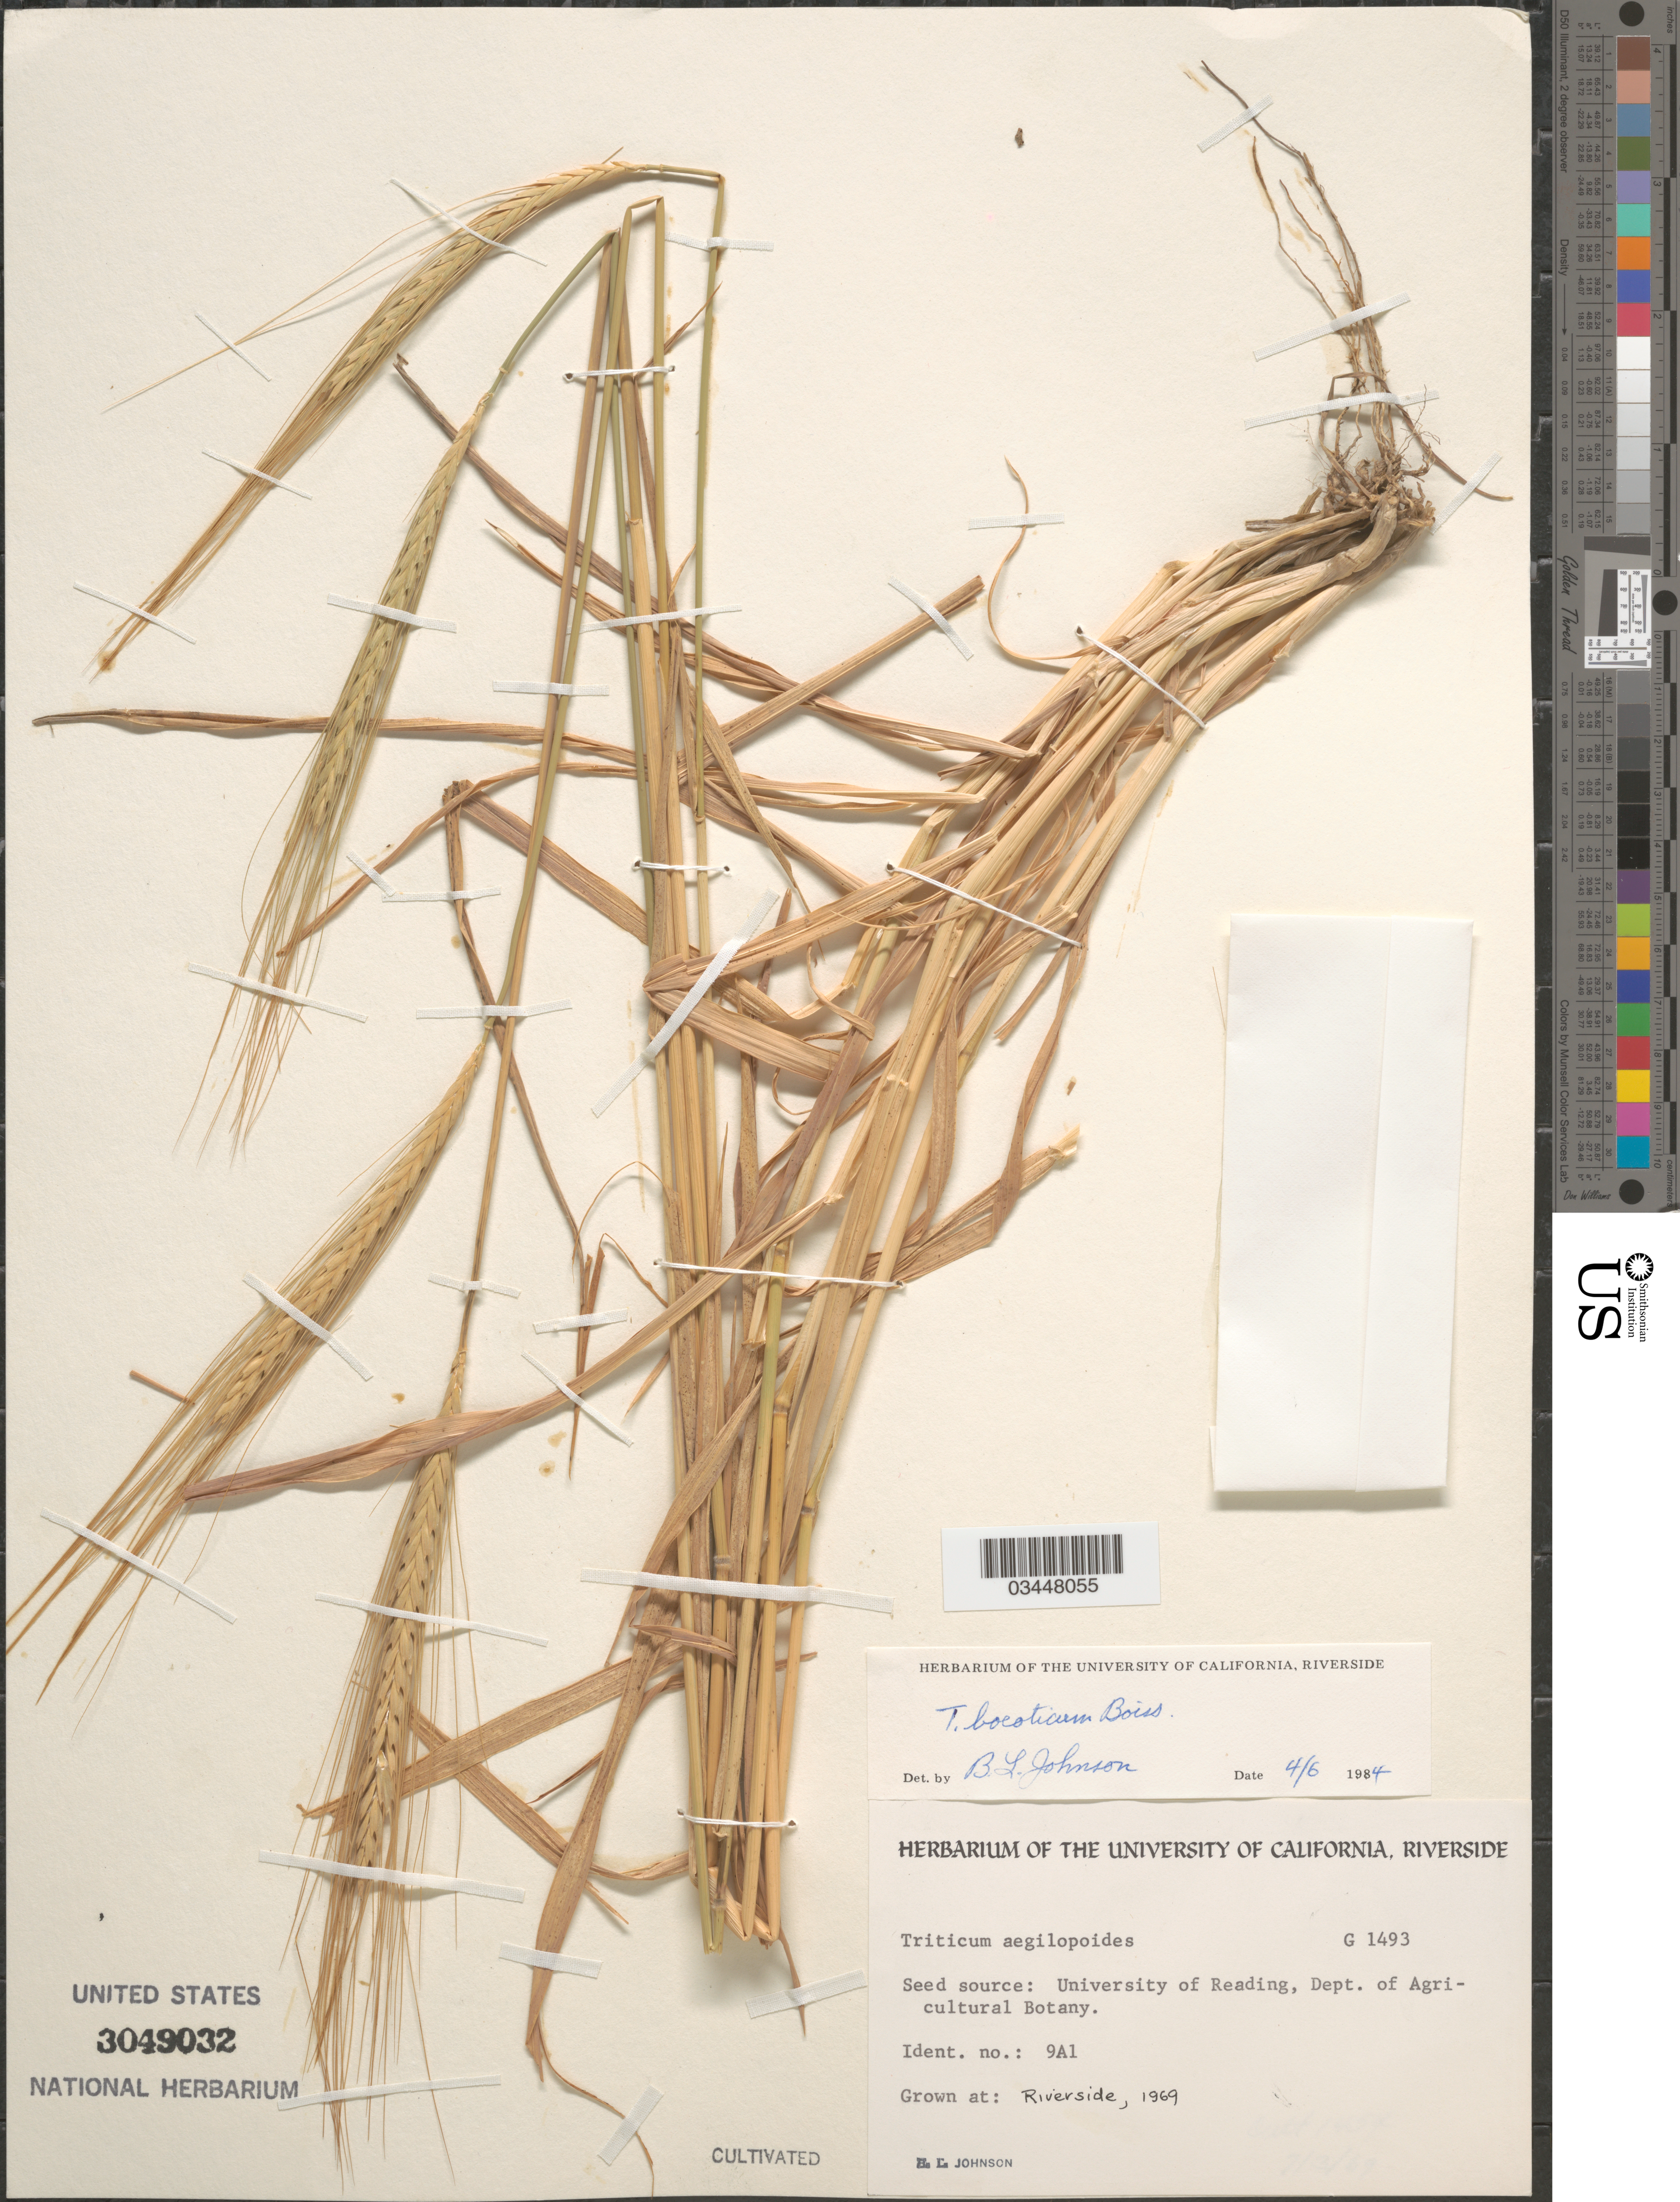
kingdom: Plantae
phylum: Tracheophyta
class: Liliopsida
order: Poales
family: Poaceae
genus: Triticum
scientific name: Triticum boeoticum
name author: Boiss.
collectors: B. Johnson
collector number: G1493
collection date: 1969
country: United States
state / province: California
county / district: Riverside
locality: Riverside.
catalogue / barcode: US 3049032